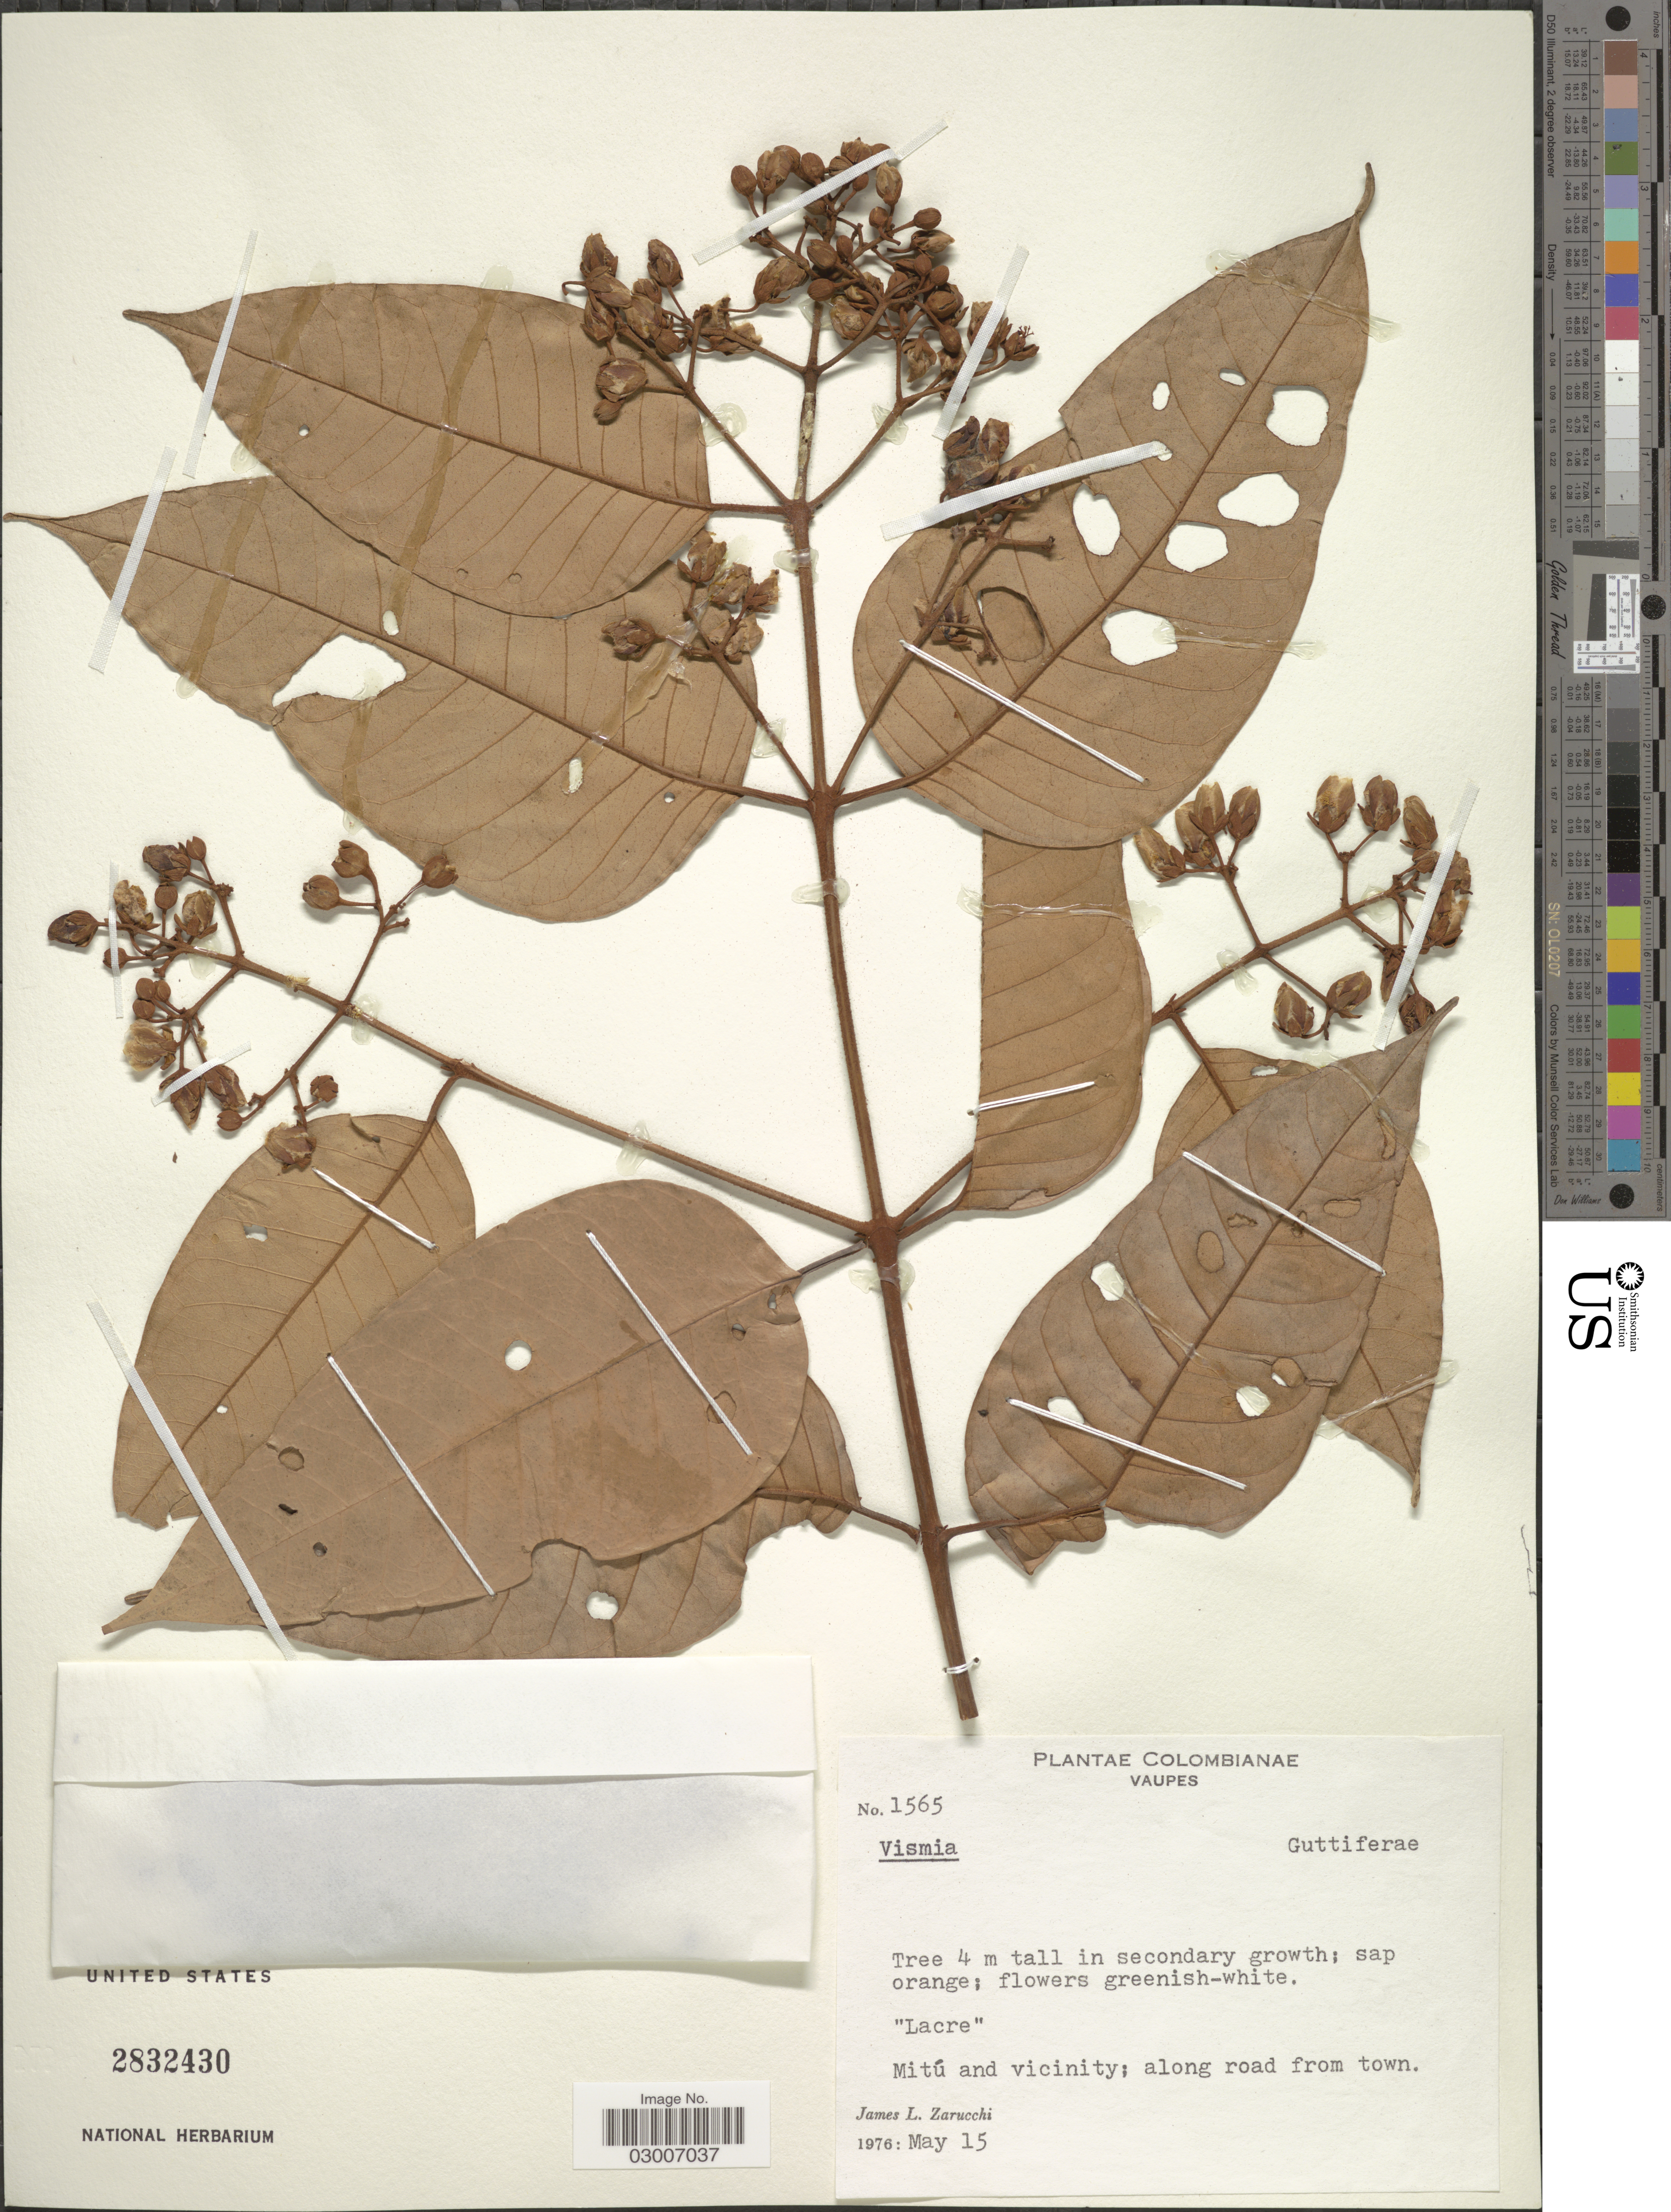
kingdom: Plantae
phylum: Tracheophyta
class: Magnoliopsida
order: Malpighiales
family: Hypericaceae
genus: Vismia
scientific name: Vismia sp.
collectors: J. L. Zarucchi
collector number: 1565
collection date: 1976-05-15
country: Colombia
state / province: Vaupés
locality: Mitú and vicinity; along road from town.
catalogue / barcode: US 2832430